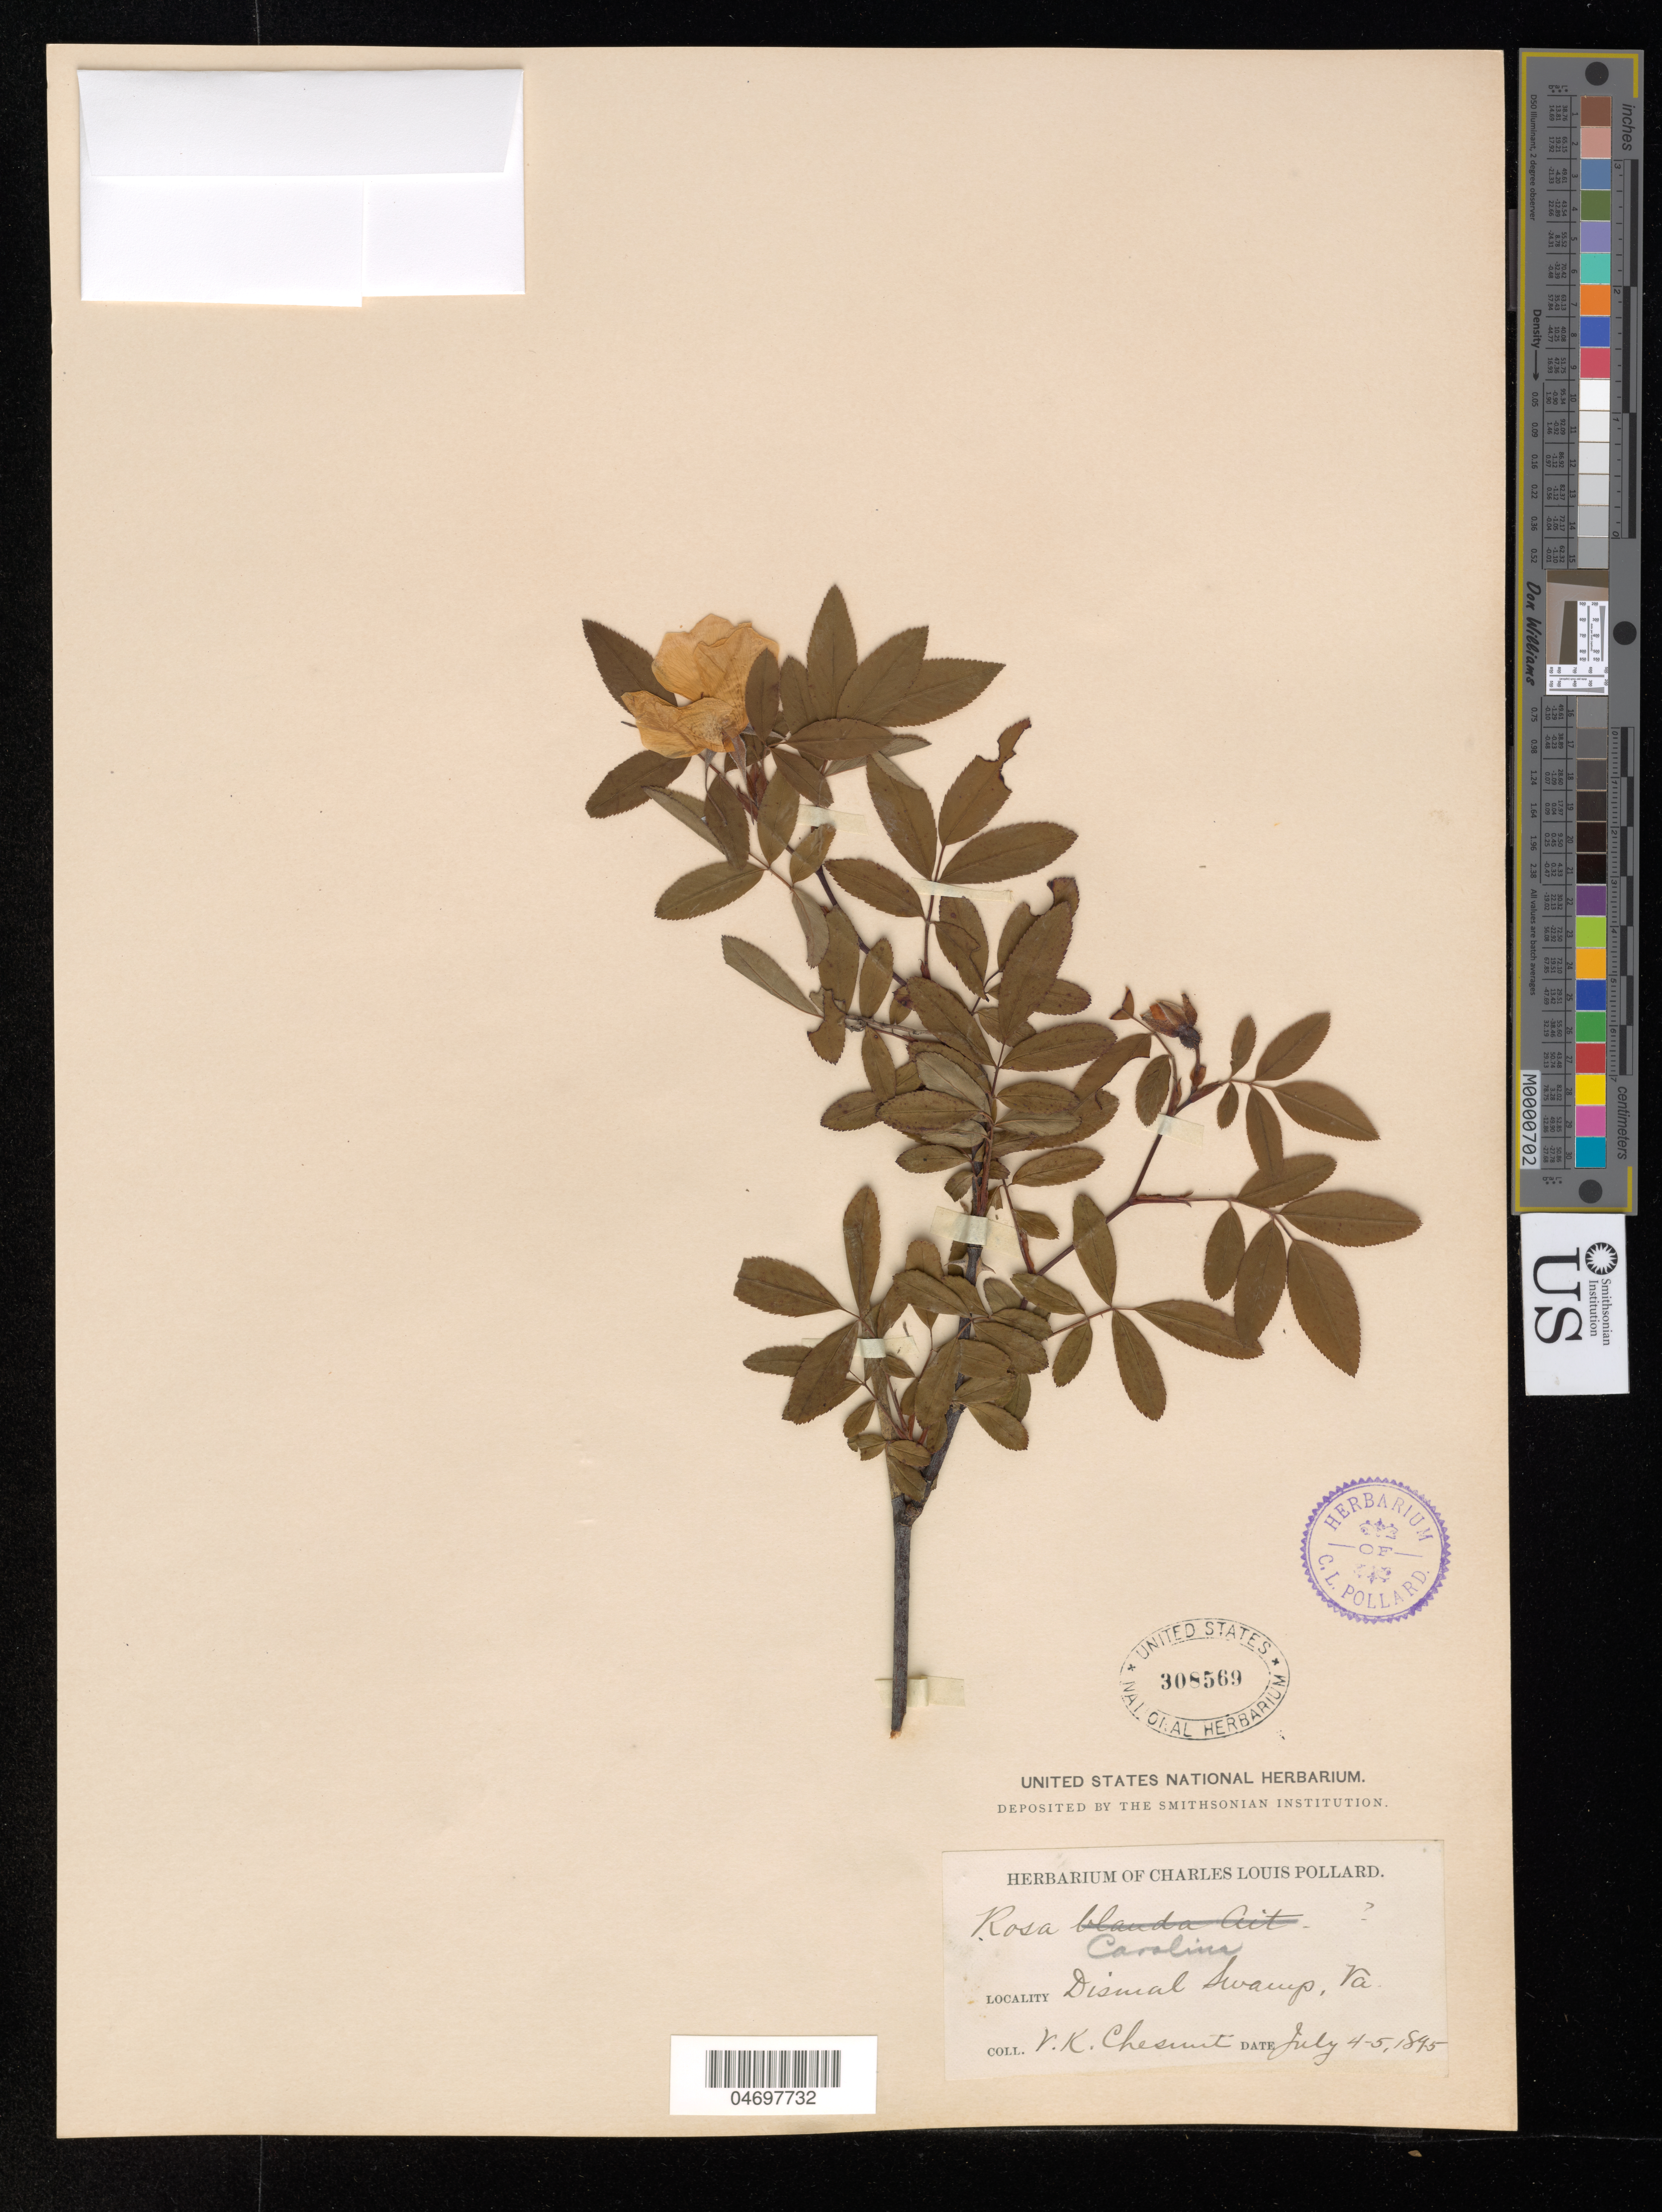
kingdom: Plantae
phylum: Tracheophyta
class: Magnoliopsida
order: Rosales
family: Rosaceae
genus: Rosa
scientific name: Rosa carolina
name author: L.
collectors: V. Chesnut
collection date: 1895-07-04/1895-07-05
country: United States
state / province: Virginia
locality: Dismal Swamp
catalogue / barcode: US 308569